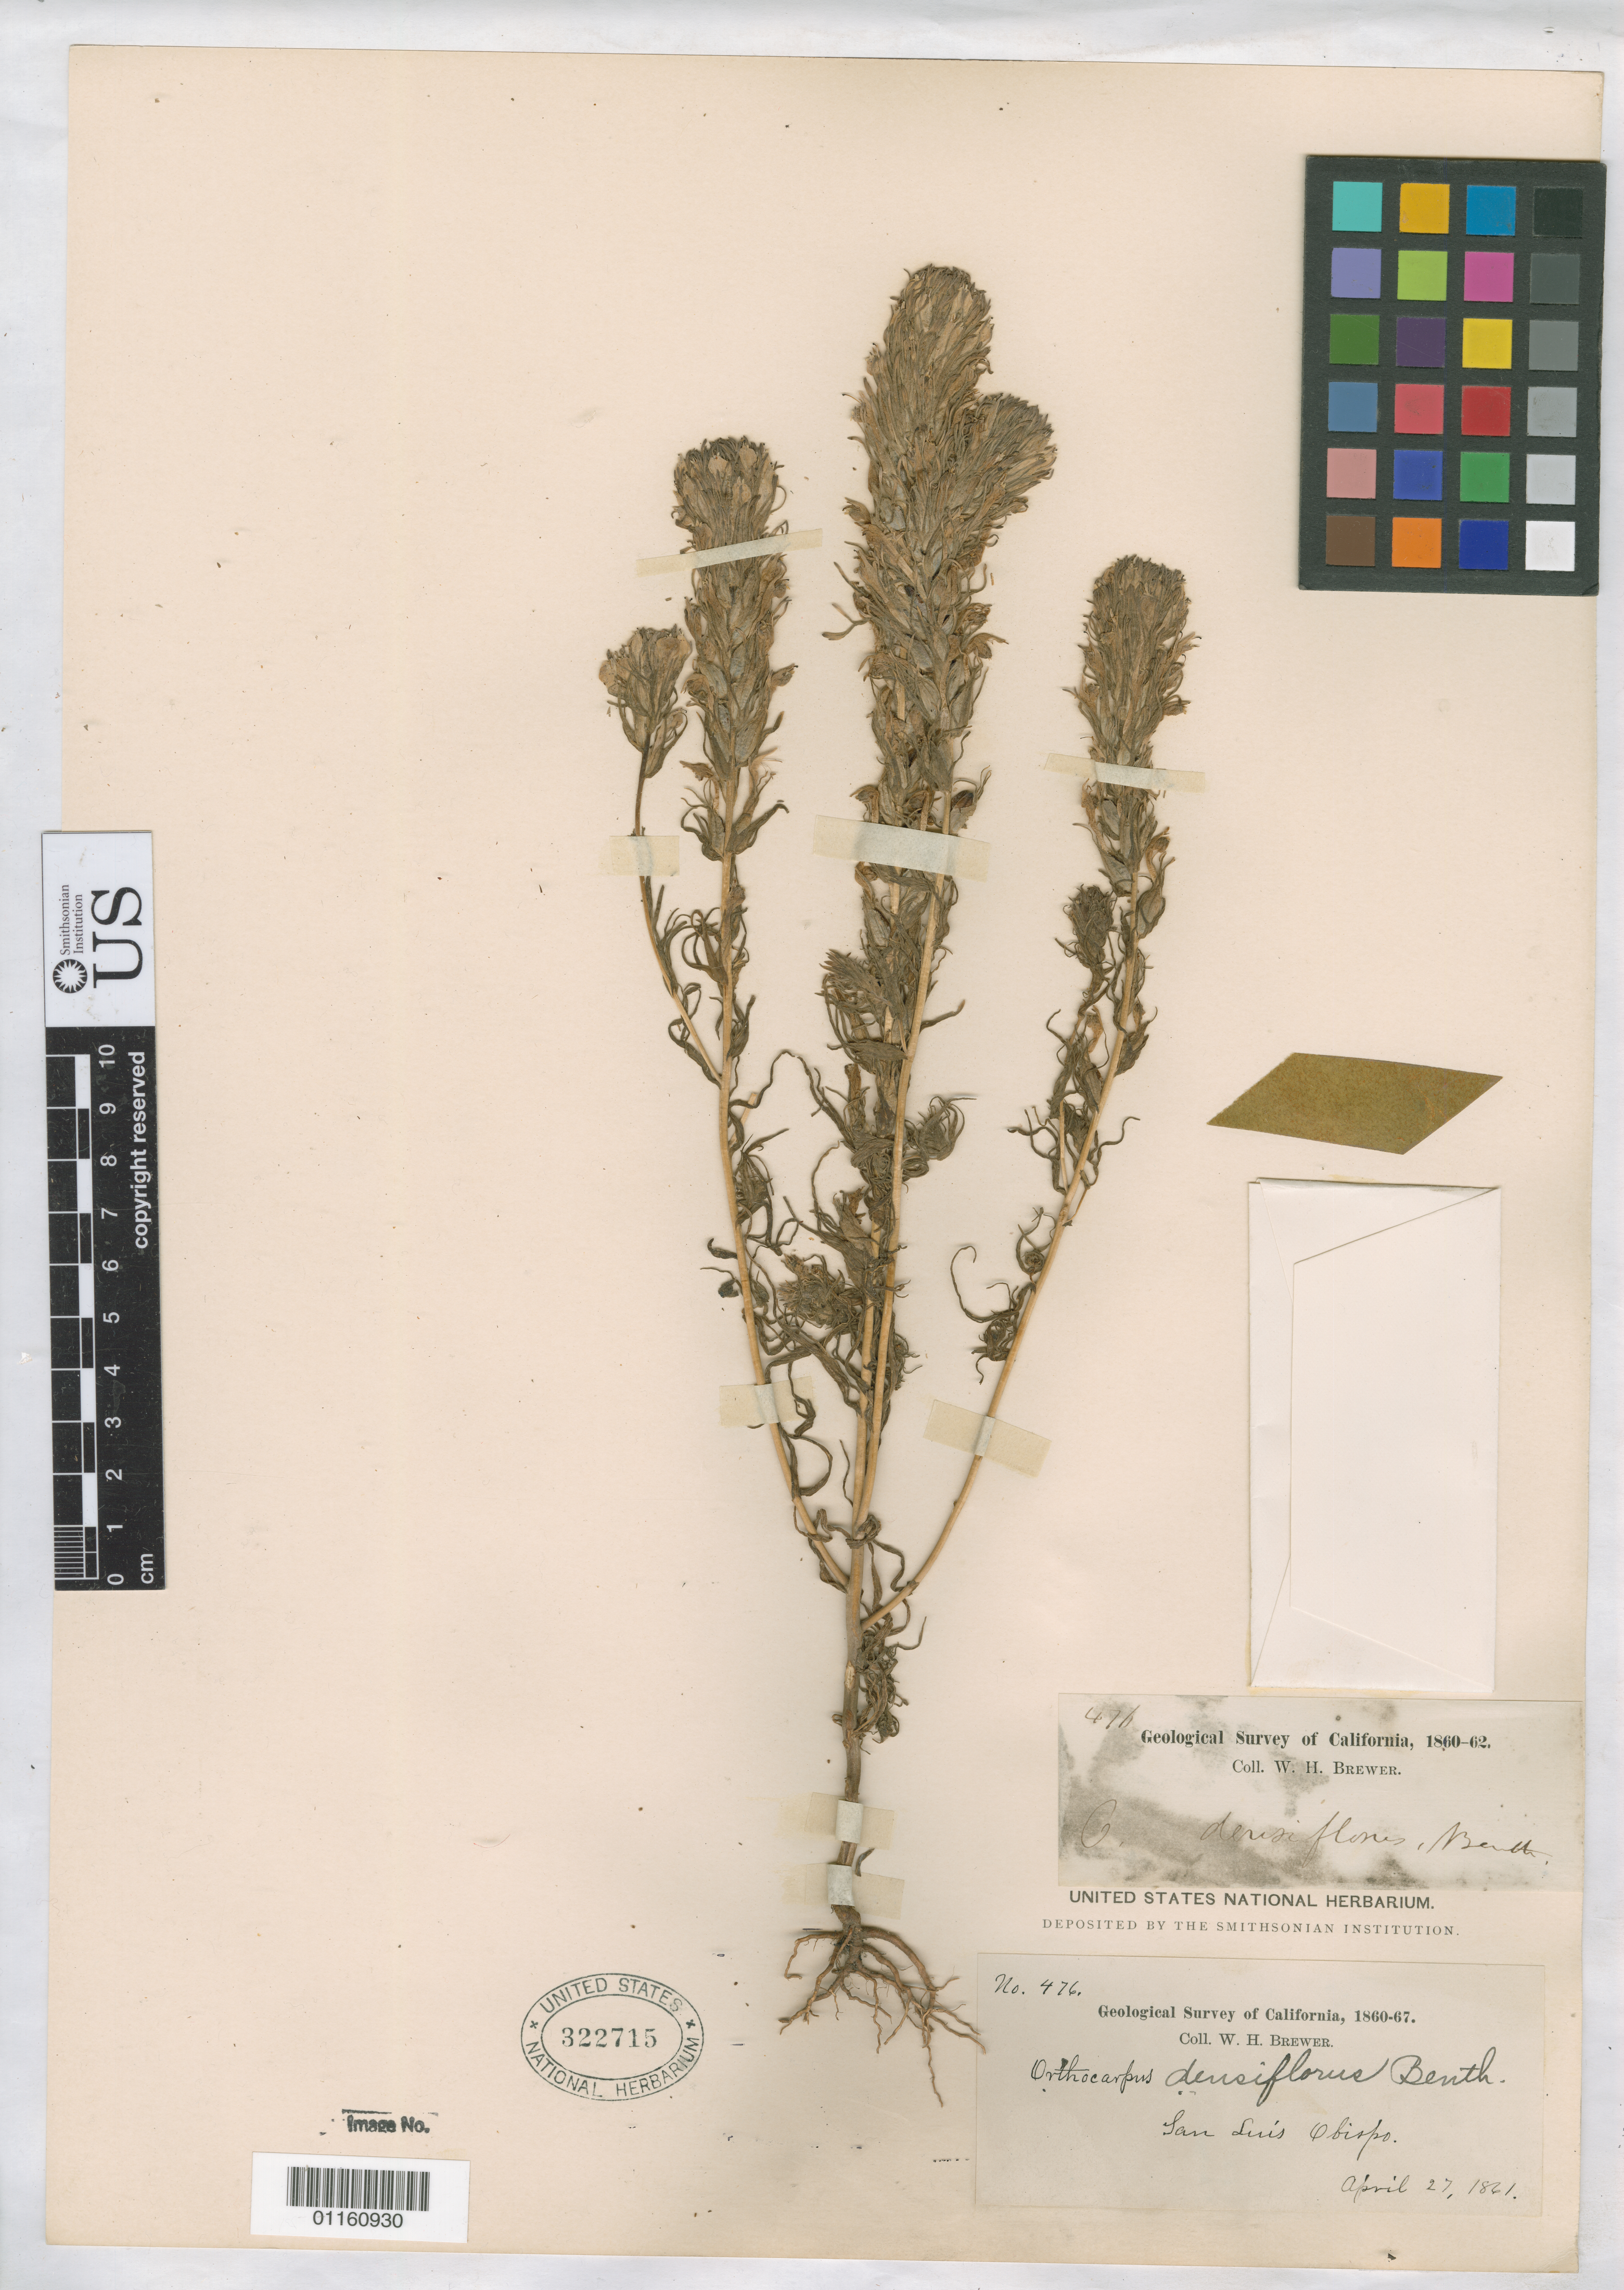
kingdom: Plantae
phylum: Tracheophyta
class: Magnoliopsida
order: Lamiales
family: Orobanchaceae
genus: Orthocarpus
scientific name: Orthocarpus densiflorus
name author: Benth.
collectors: W. H. Brewer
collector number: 476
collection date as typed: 27 Apr 1861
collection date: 1861-04-27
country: United States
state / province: California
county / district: San Luis Obispo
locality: San Luis Obispo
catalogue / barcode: US 322715